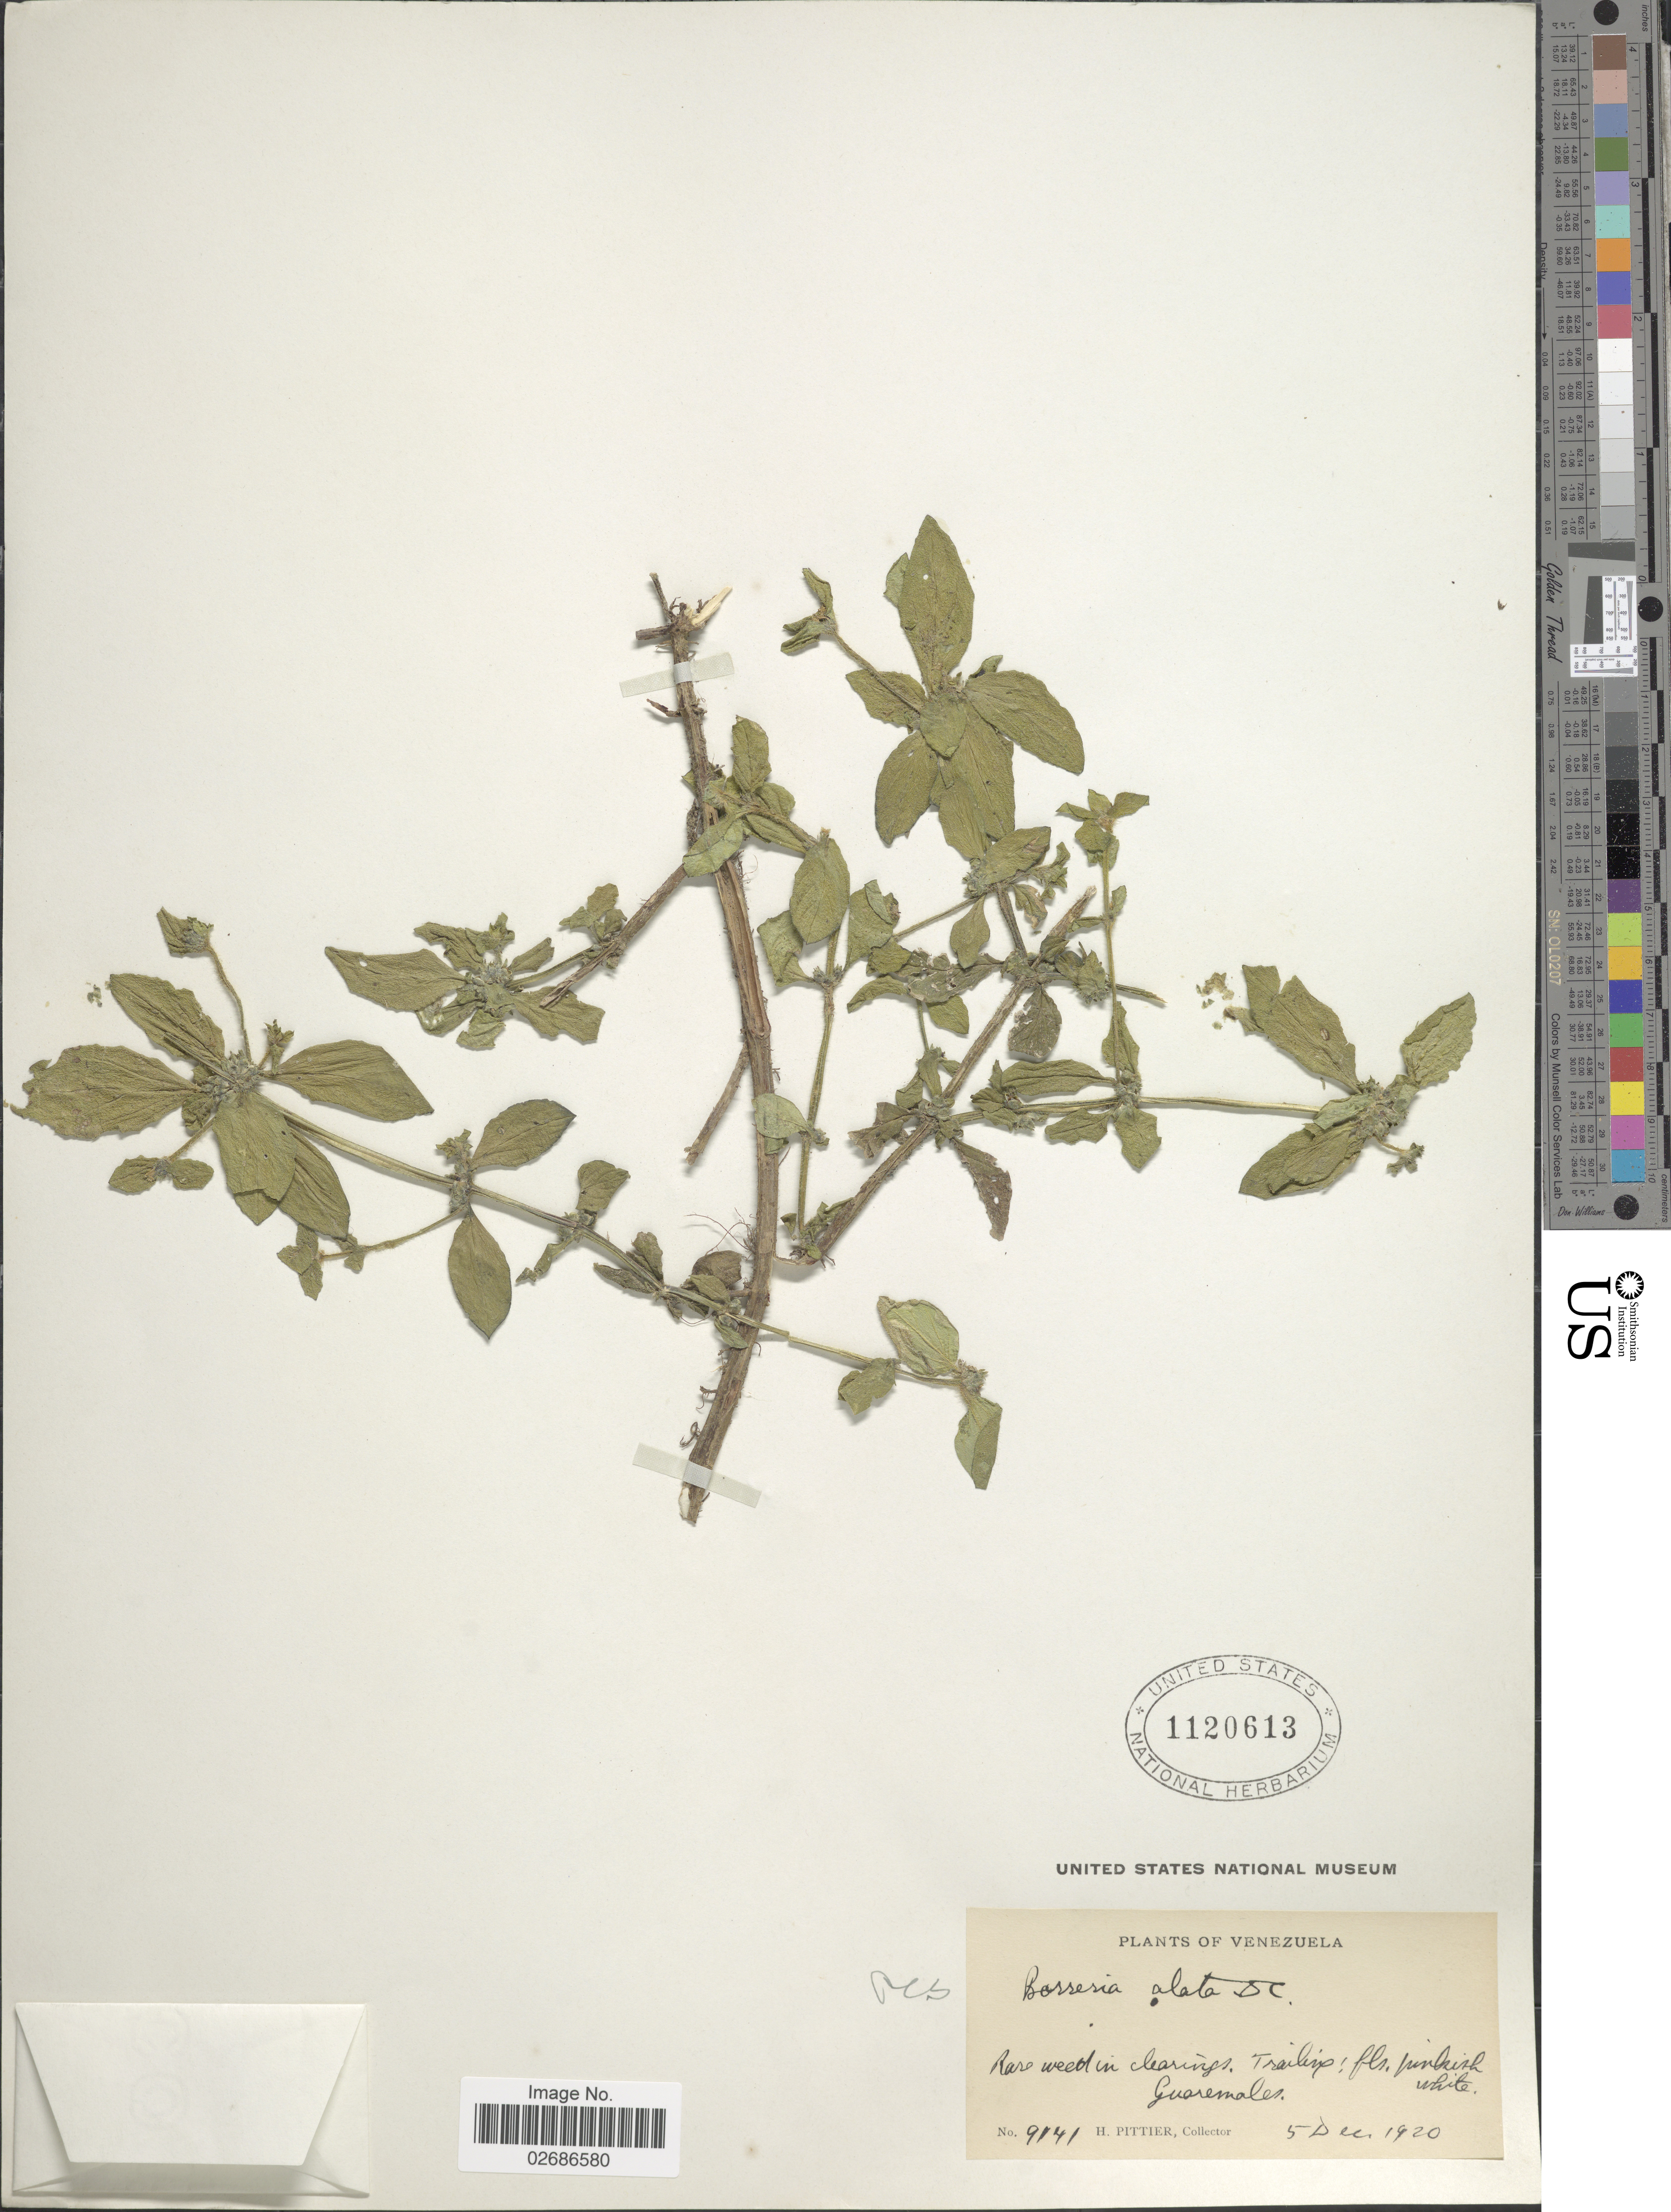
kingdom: Plantae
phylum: Tracheophyta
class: Magnoliopsida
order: Gentianales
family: Rubiaceae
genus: Borreria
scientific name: Borreria latifolia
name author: (Aubl.) K. Schum.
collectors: H. F. Pittier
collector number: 9141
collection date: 1920-12-05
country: Venezuela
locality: In clearings, Trailing, Guaremales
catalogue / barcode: US 1120613